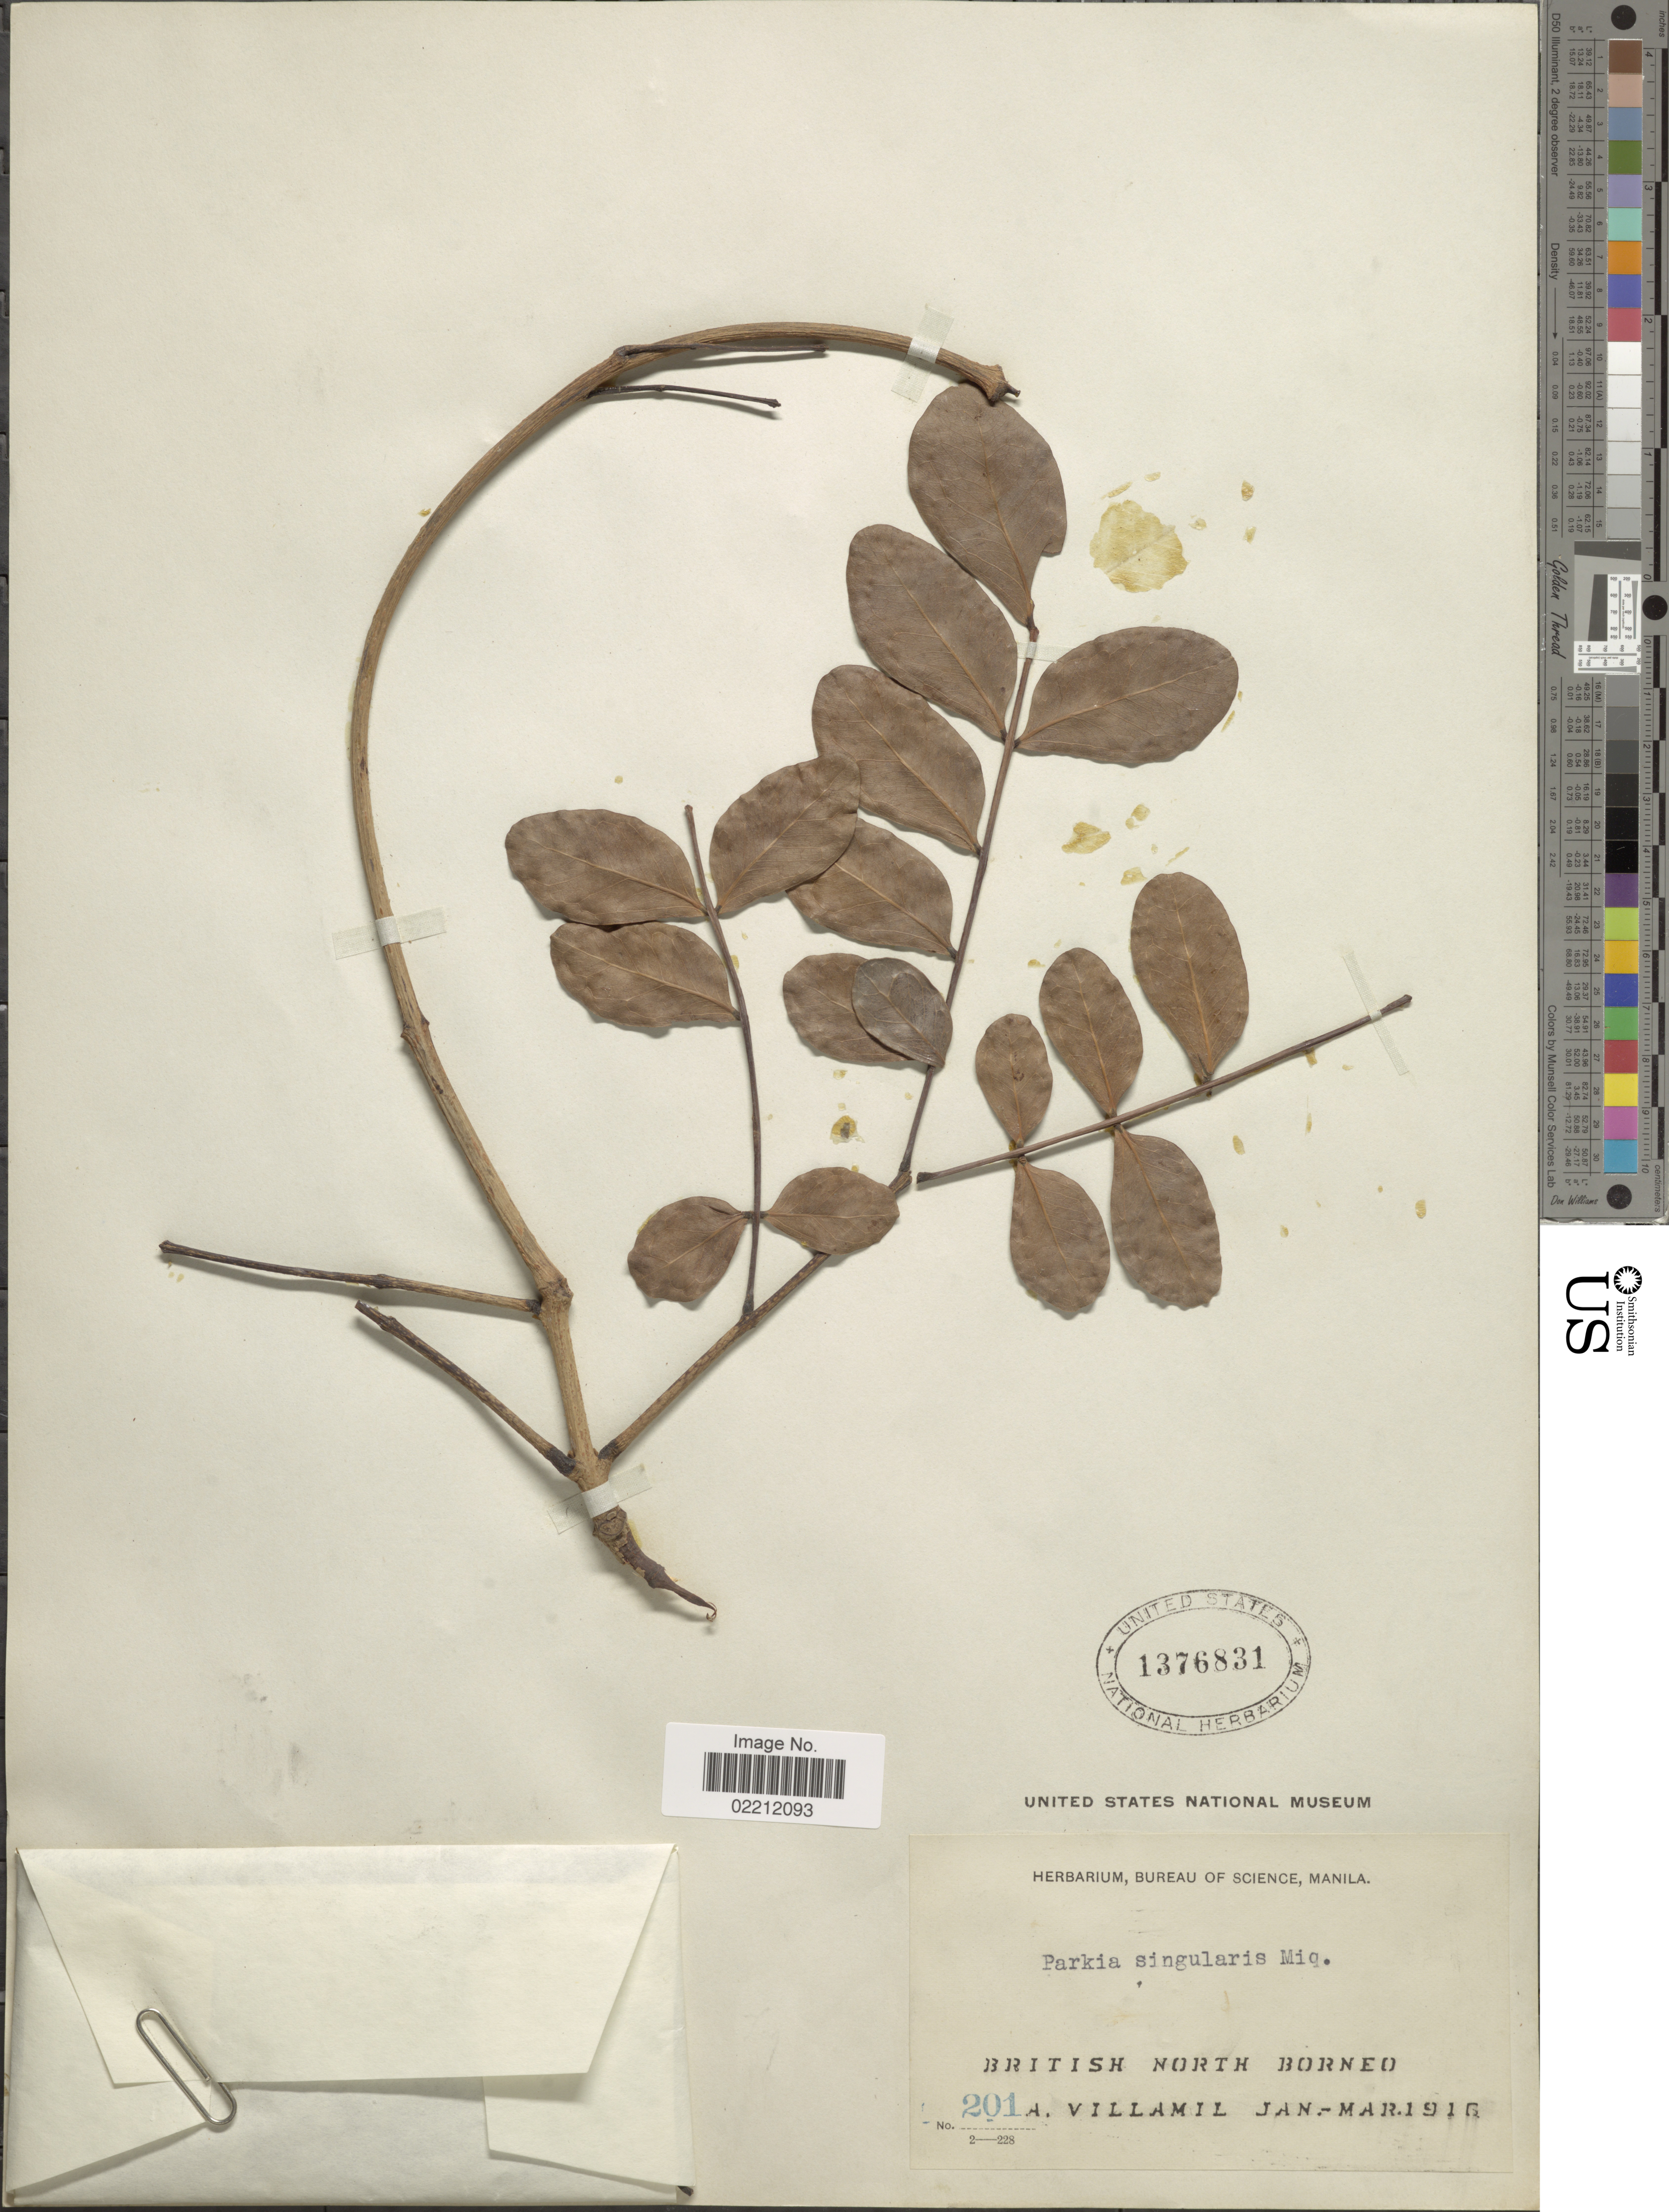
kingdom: Plantae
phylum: Tracheophyta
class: Magnoliopsida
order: Fabales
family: Fabaceae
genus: Parkia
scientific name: Parkia singularis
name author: Miq.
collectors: A. Villamil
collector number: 201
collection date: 1916-01/1916-03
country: Malaysia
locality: British North Borneo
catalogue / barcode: US 1376831